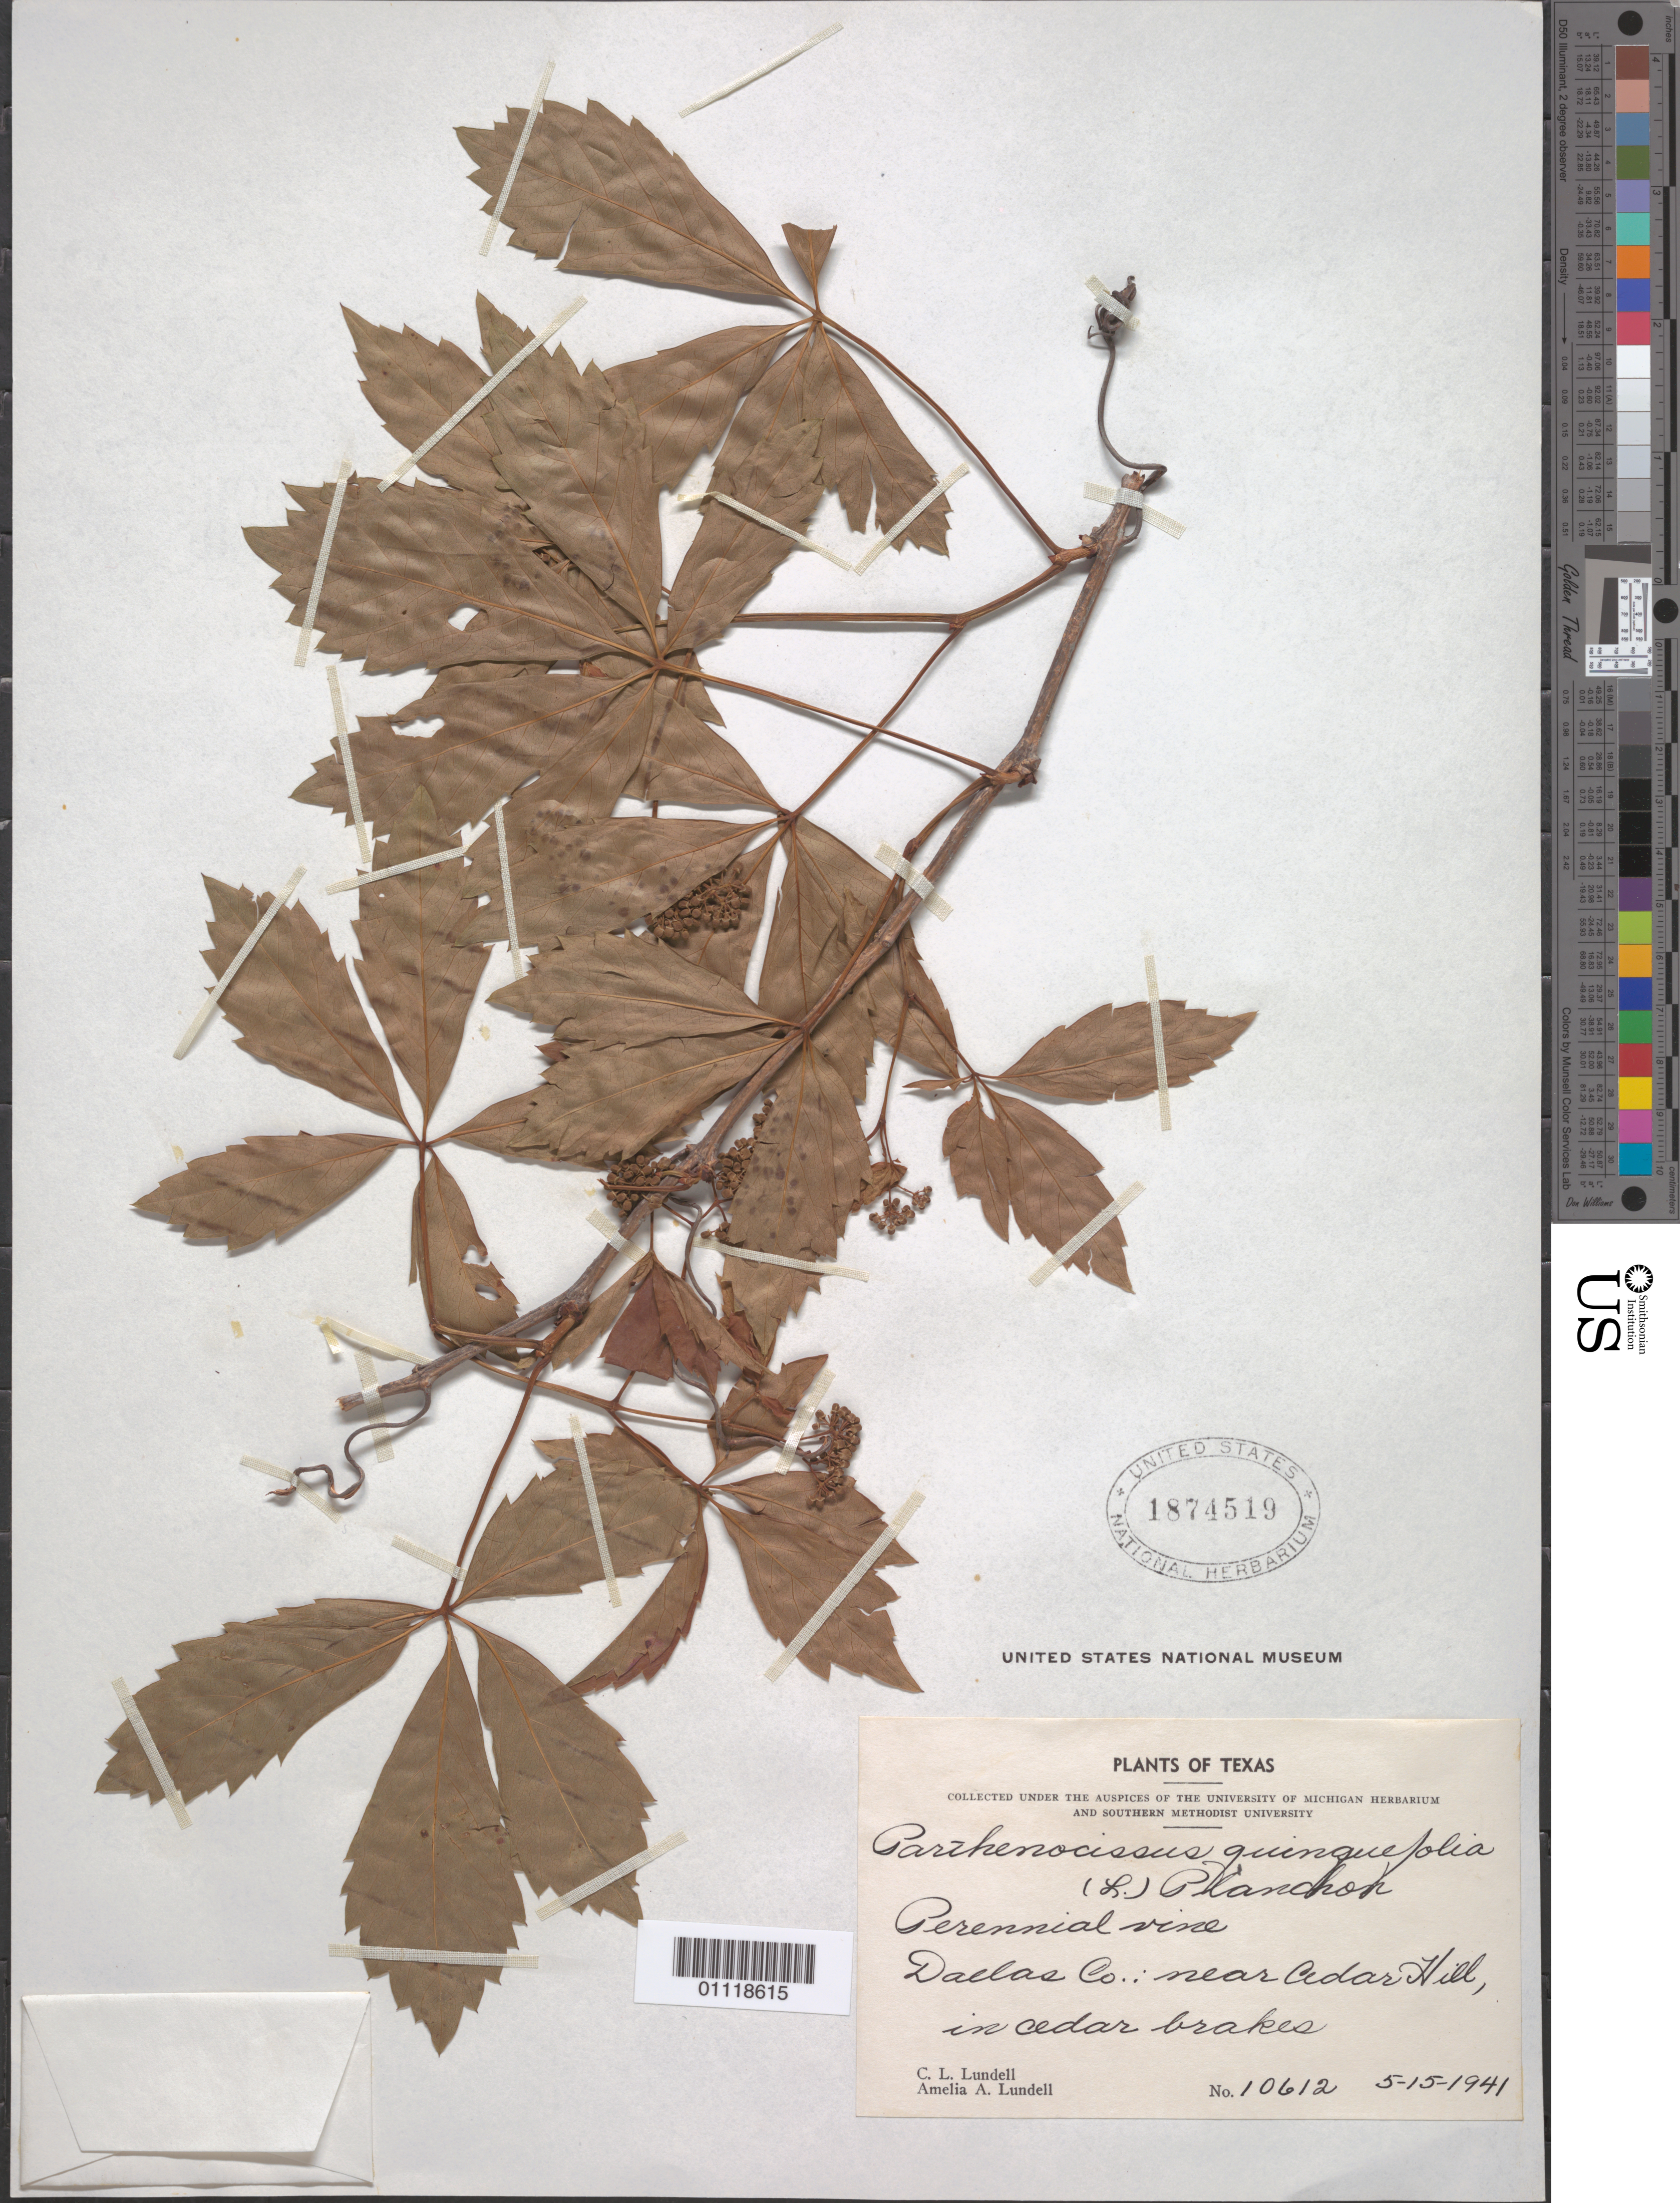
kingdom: Plantae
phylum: Tracheophyta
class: Magnoliopsida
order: Vitales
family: Vitaceae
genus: Parthenocissus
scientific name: Parthenocissus quinquefolia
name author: (L.) Planch.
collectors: C. L. Lundell & A. A. Lundell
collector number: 10612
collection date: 1941-05-15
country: United States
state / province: Texas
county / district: Dallas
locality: Near Cedar Hill.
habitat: In cedar brakes.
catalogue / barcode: US 1874519